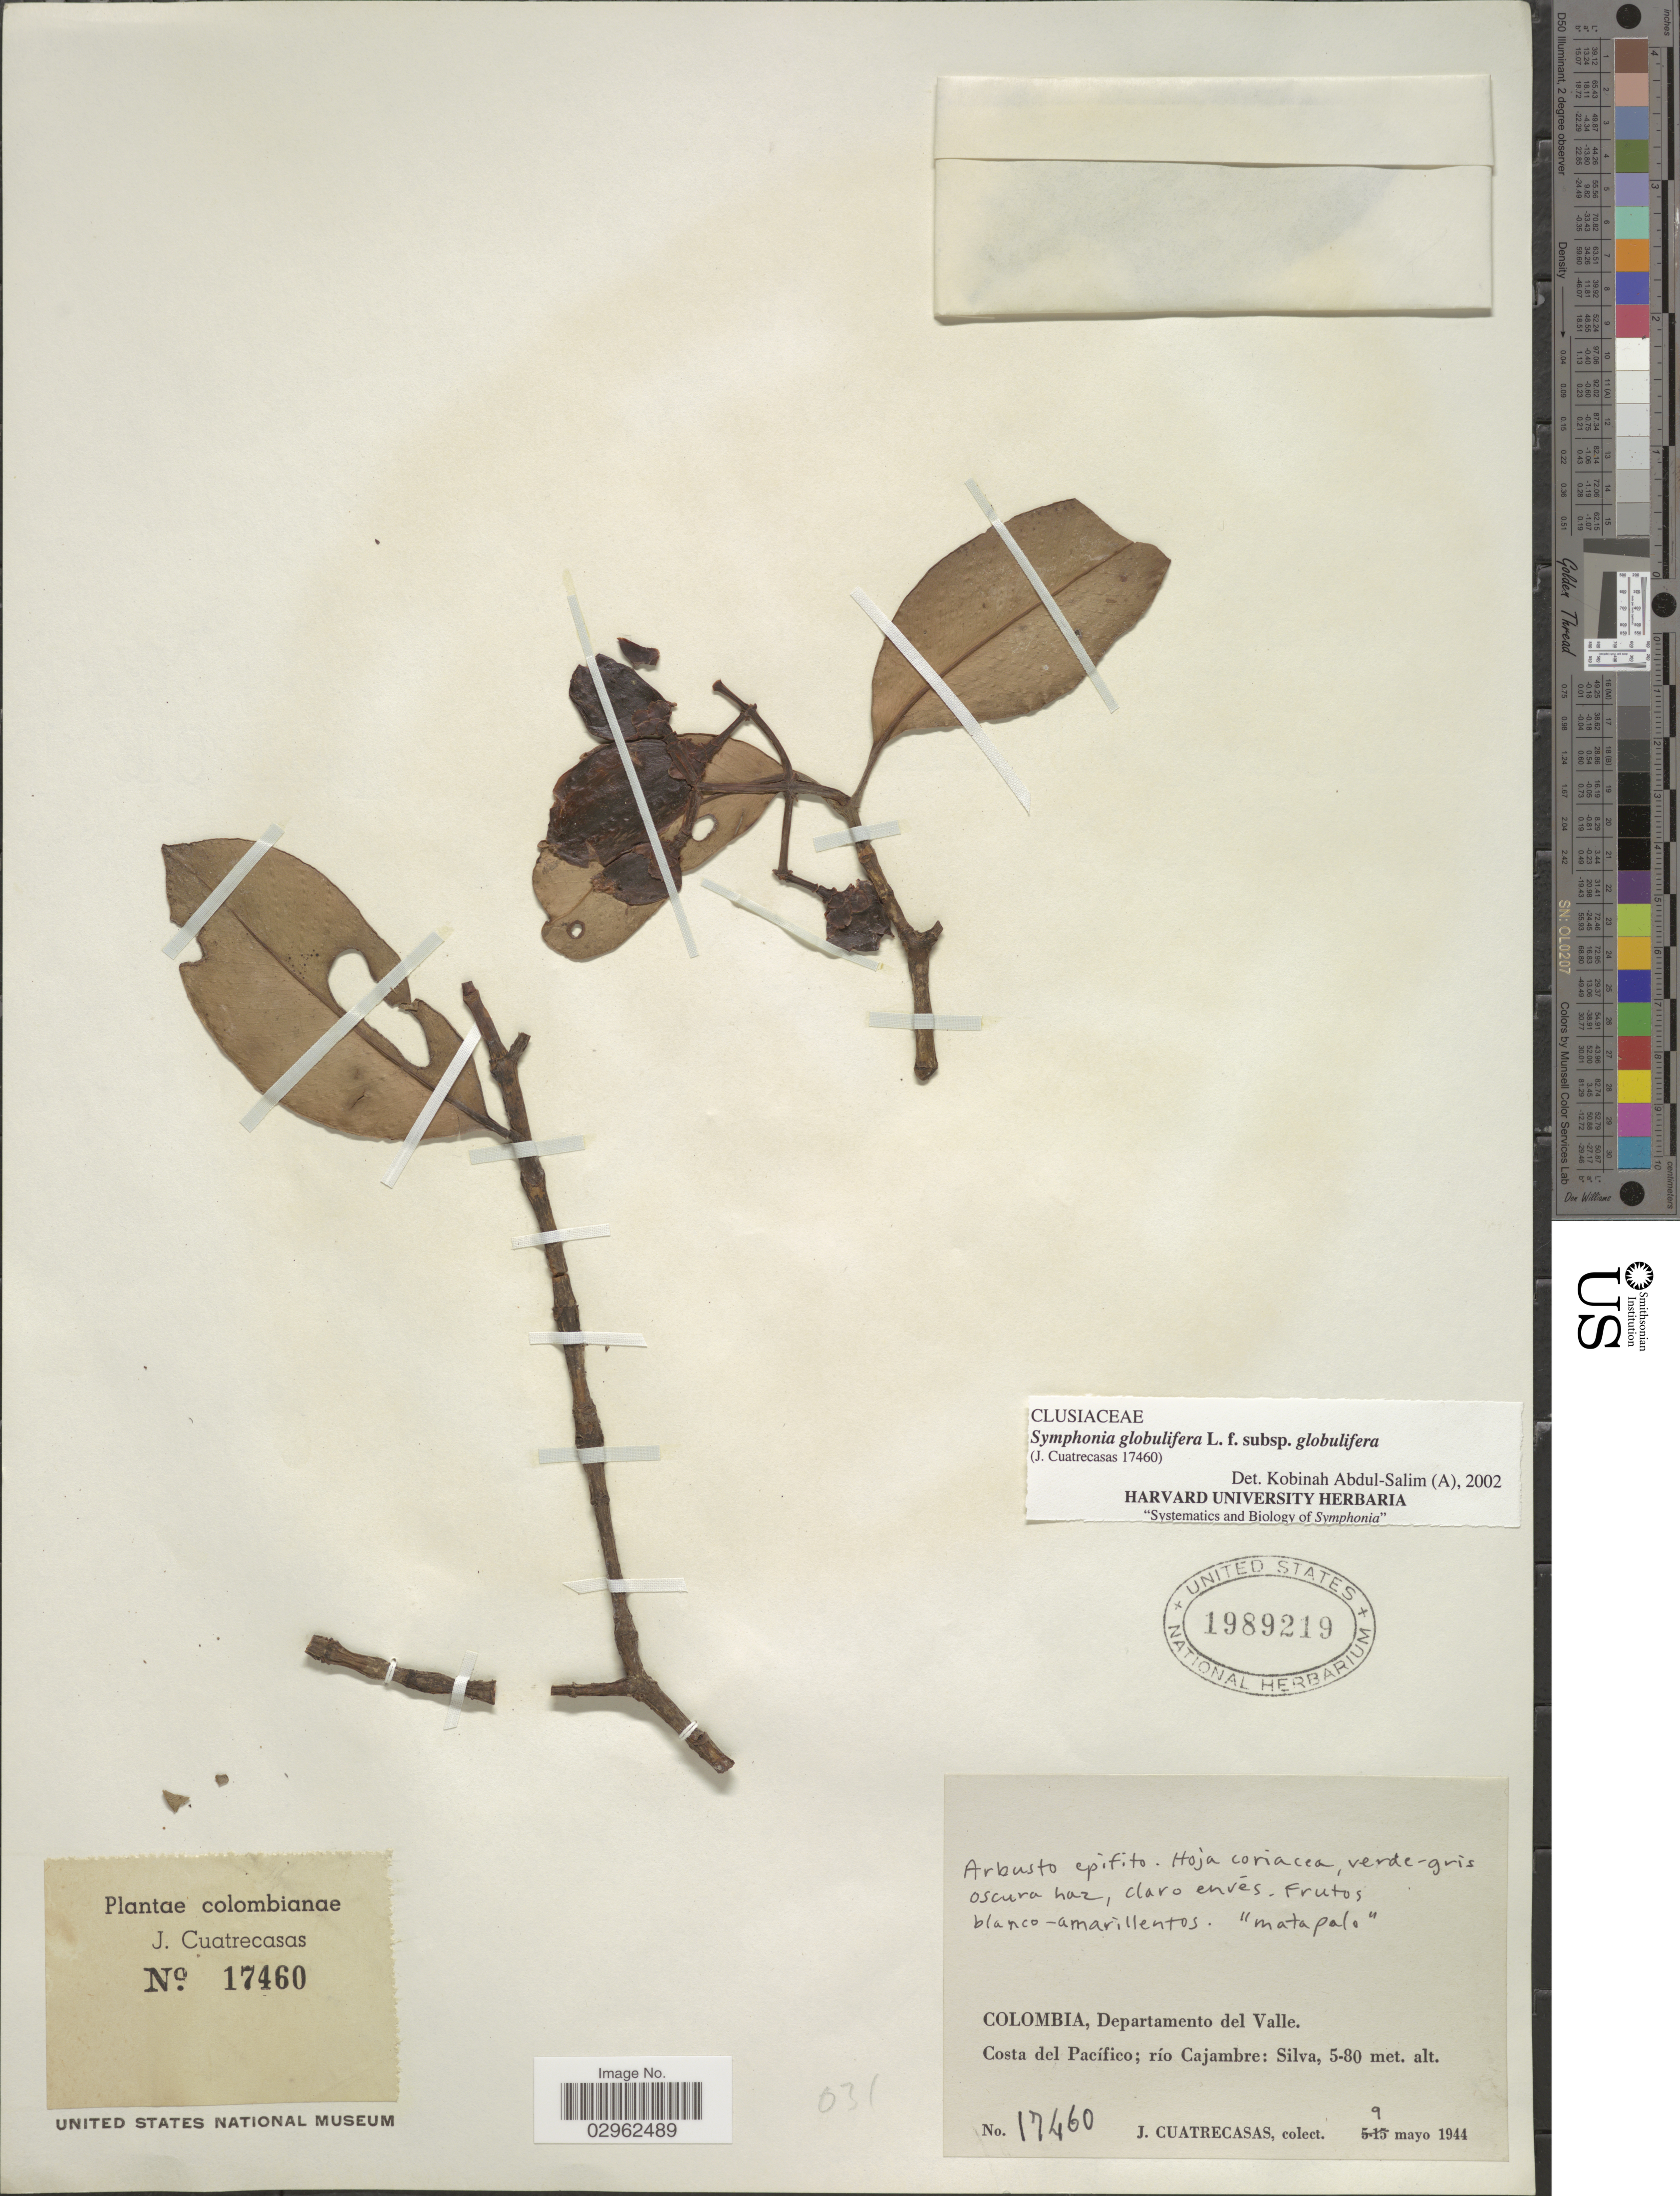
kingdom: Plantae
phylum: Tracheophyta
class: Magnoliopsida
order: Malpighiales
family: Clusiaceae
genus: Symphonia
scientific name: Symphonia globulifera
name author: L. f.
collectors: J. Cuatrecasas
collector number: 17460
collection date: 1944-05-09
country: Colombia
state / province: Valle del Cauca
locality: Departamento del Valle. Costa del Pacífico; río Cajambre: Silva.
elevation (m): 5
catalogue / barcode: US 1989219